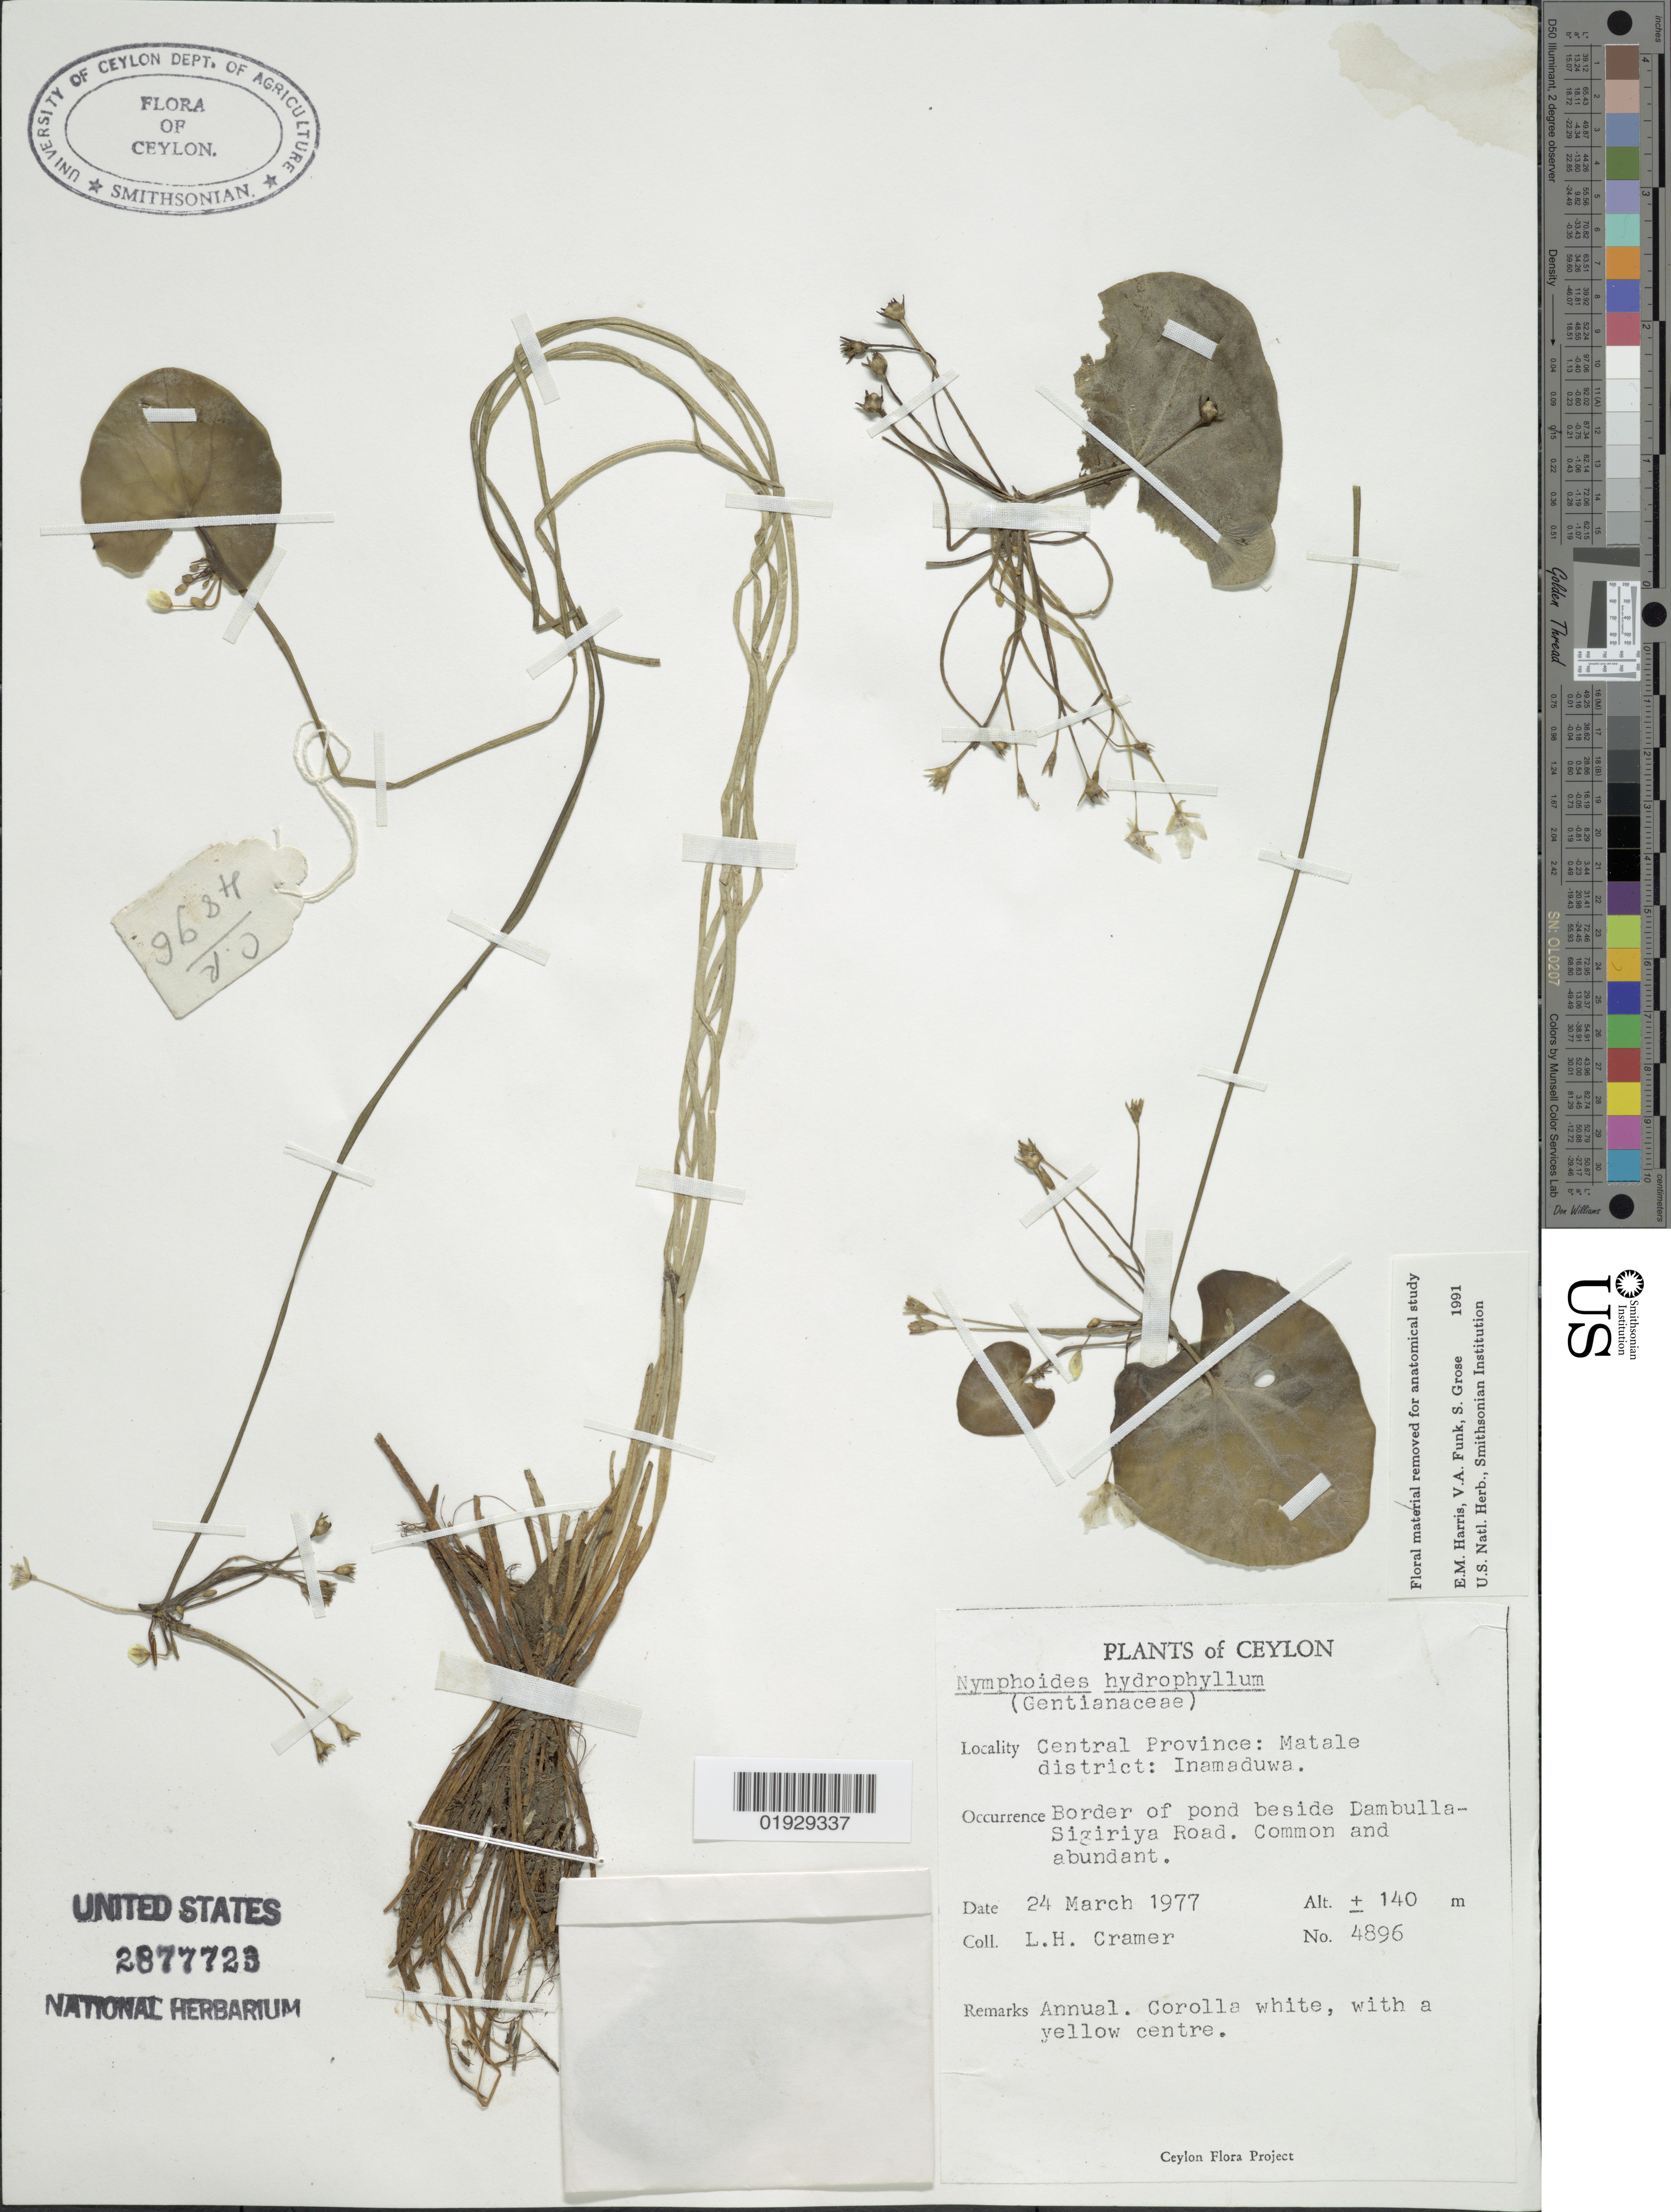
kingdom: Plantae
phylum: Tracheophyta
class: Magnoliopsida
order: Asterales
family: Menyanthaceae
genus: Nymphoides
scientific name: Nymphoides hydrophylla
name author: (Lour.) Kuntze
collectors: L. H. Cramer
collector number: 4896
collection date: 1977-03-24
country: Sri Lanka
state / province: Central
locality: Ceylon. Central Province: Matale district: Inamaduwa. Border of pond beside Dambulla-Sigiriya Road.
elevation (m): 140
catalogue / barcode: US 2877723